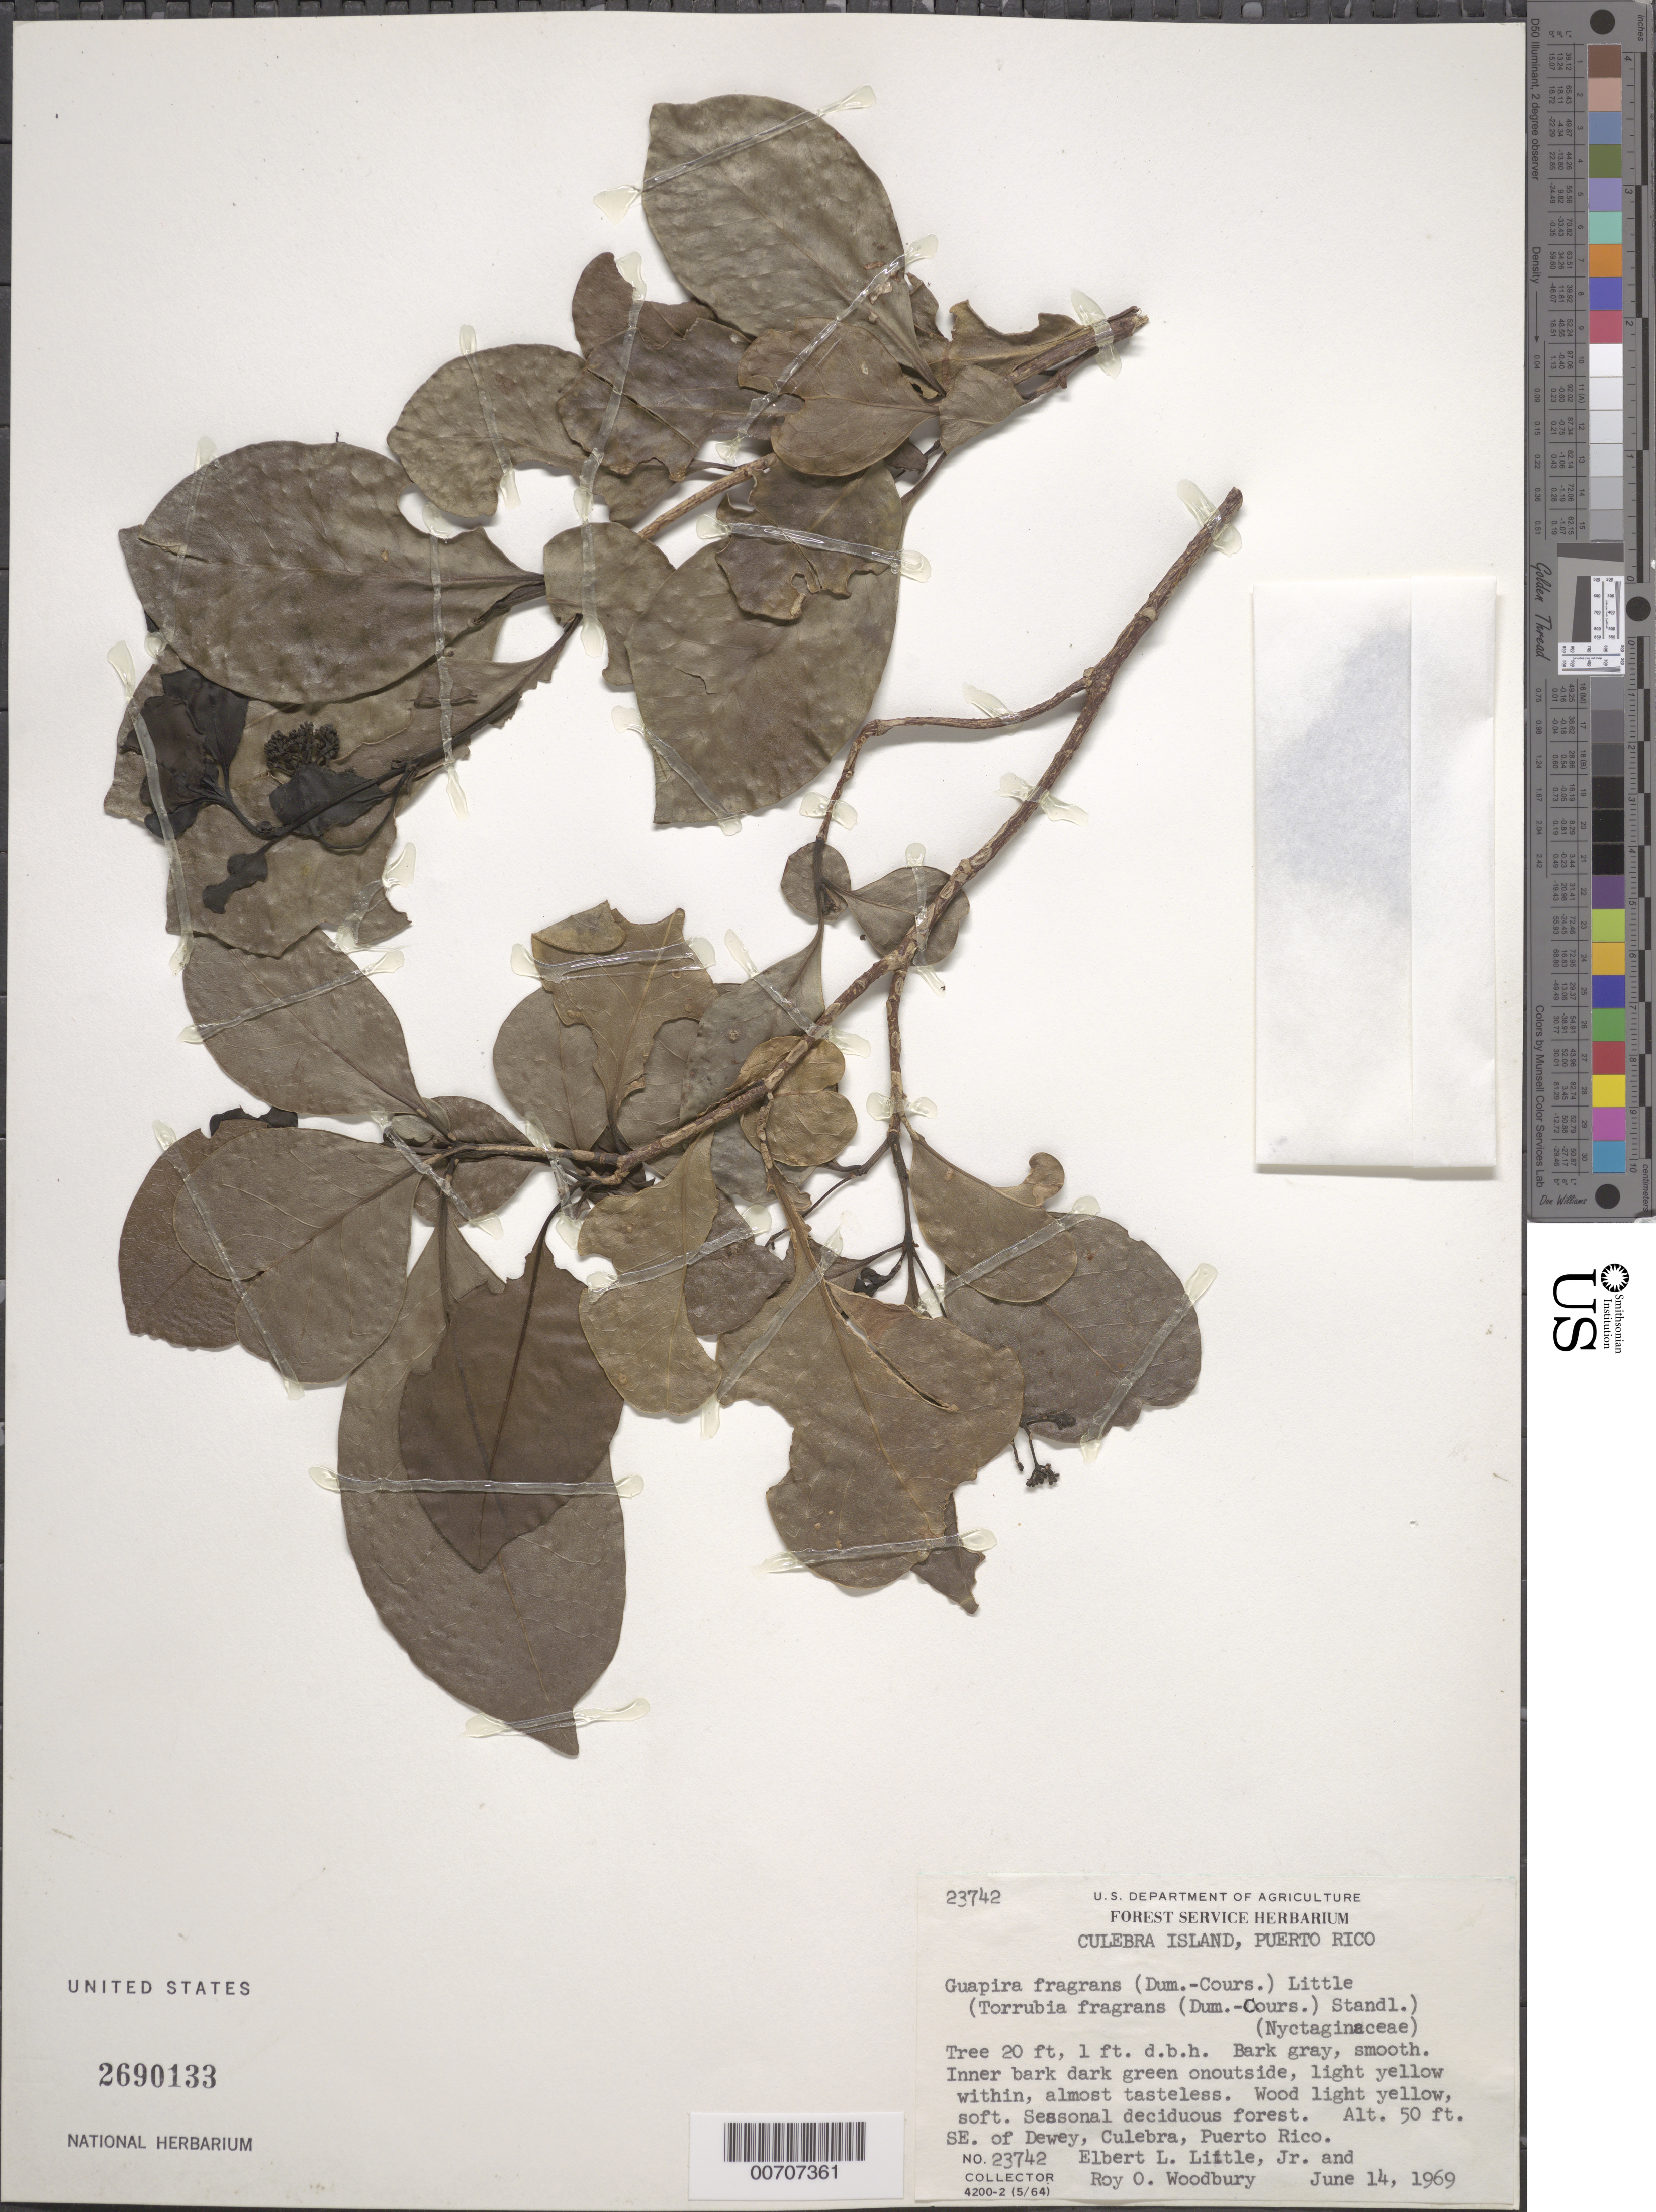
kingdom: Plantae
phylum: Tracheophyta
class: Magnoliopsida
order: Caryophyllales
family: Nyctaginaceae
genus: Guapira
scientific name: Guapira fragrans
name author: (Dum. Cours.) Little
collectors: E. L. Little & R. O. Woodbury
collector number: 23742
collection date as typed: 14 Jun 1969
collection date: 1969-06-14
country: Puerto Rico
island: Culebra Island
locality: Dewey, Culebra, SE of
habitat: Seasonal deciduous forest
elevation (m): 15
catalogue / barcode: US 2690133